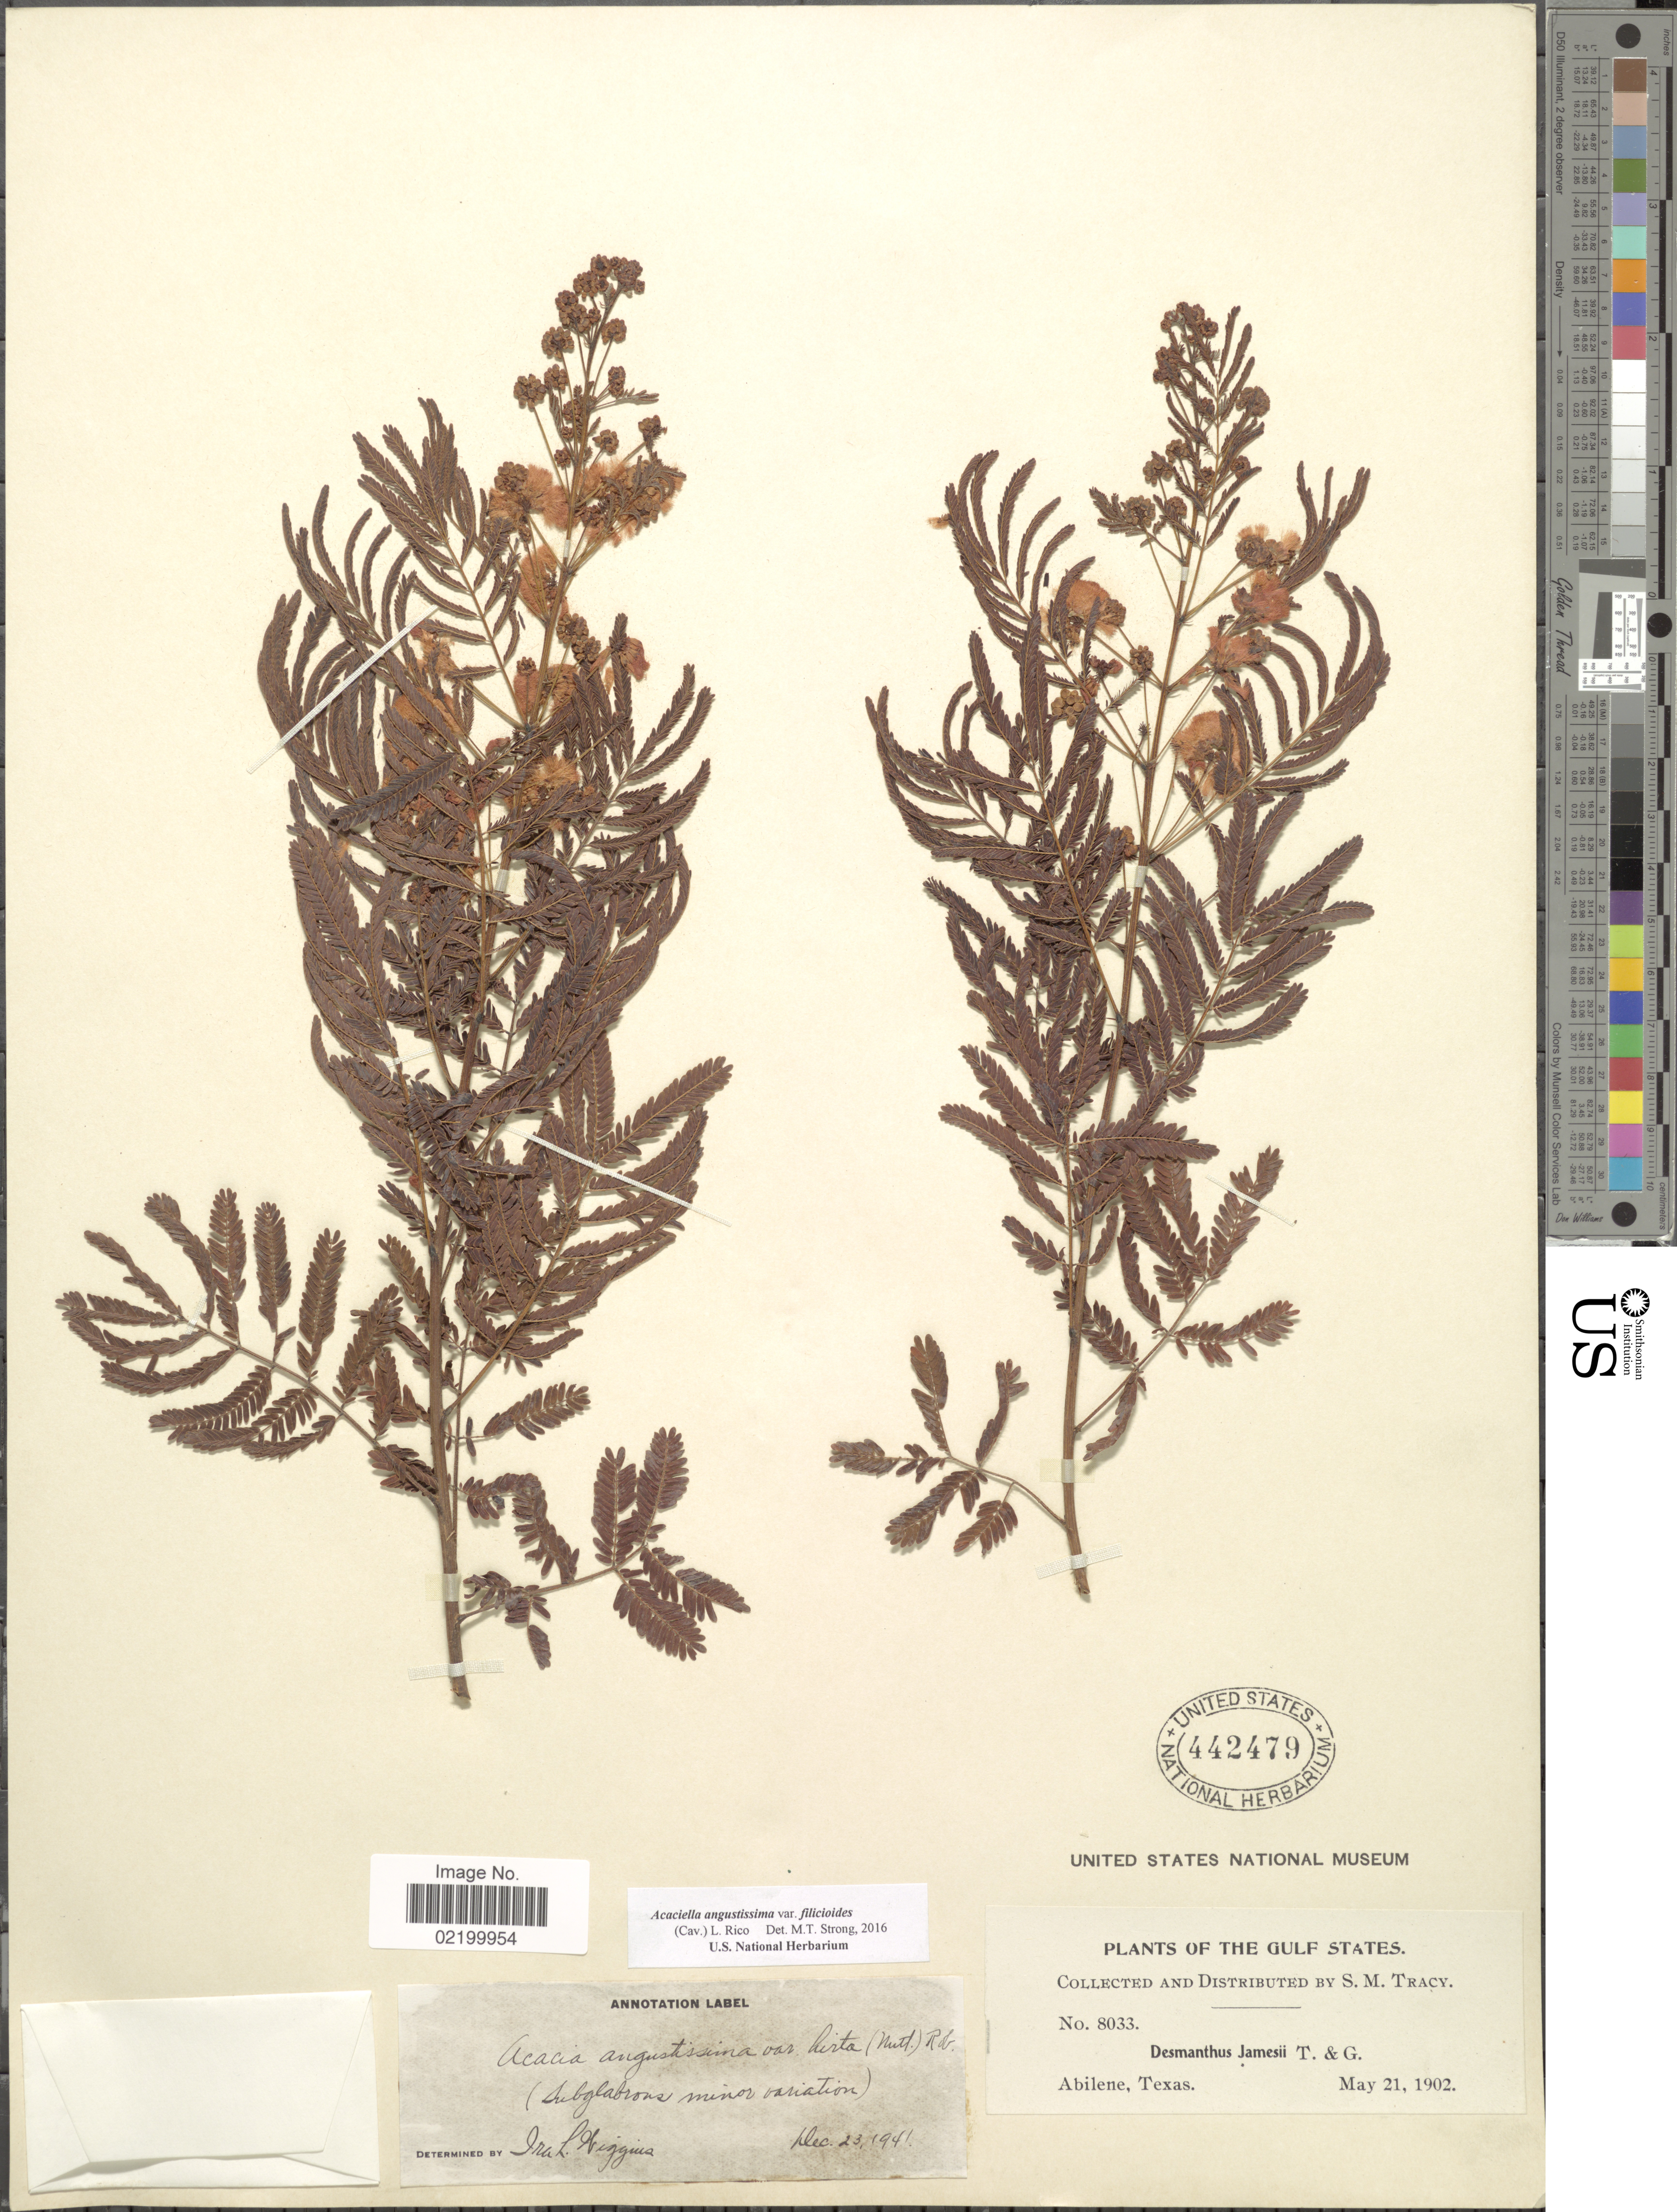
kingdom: Plantae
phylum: Tracheophyta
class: Magnoliopsida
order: Fabales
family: Fabaceae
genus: Acaciella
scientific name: Acaciella angustissima var. filicioides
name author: (Cav.) L. Rico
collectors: S. M. Tracy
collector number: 8033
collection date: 1902-05-21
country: United States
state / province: Texas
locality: Gulf States. Abilene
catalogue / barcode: US 442479